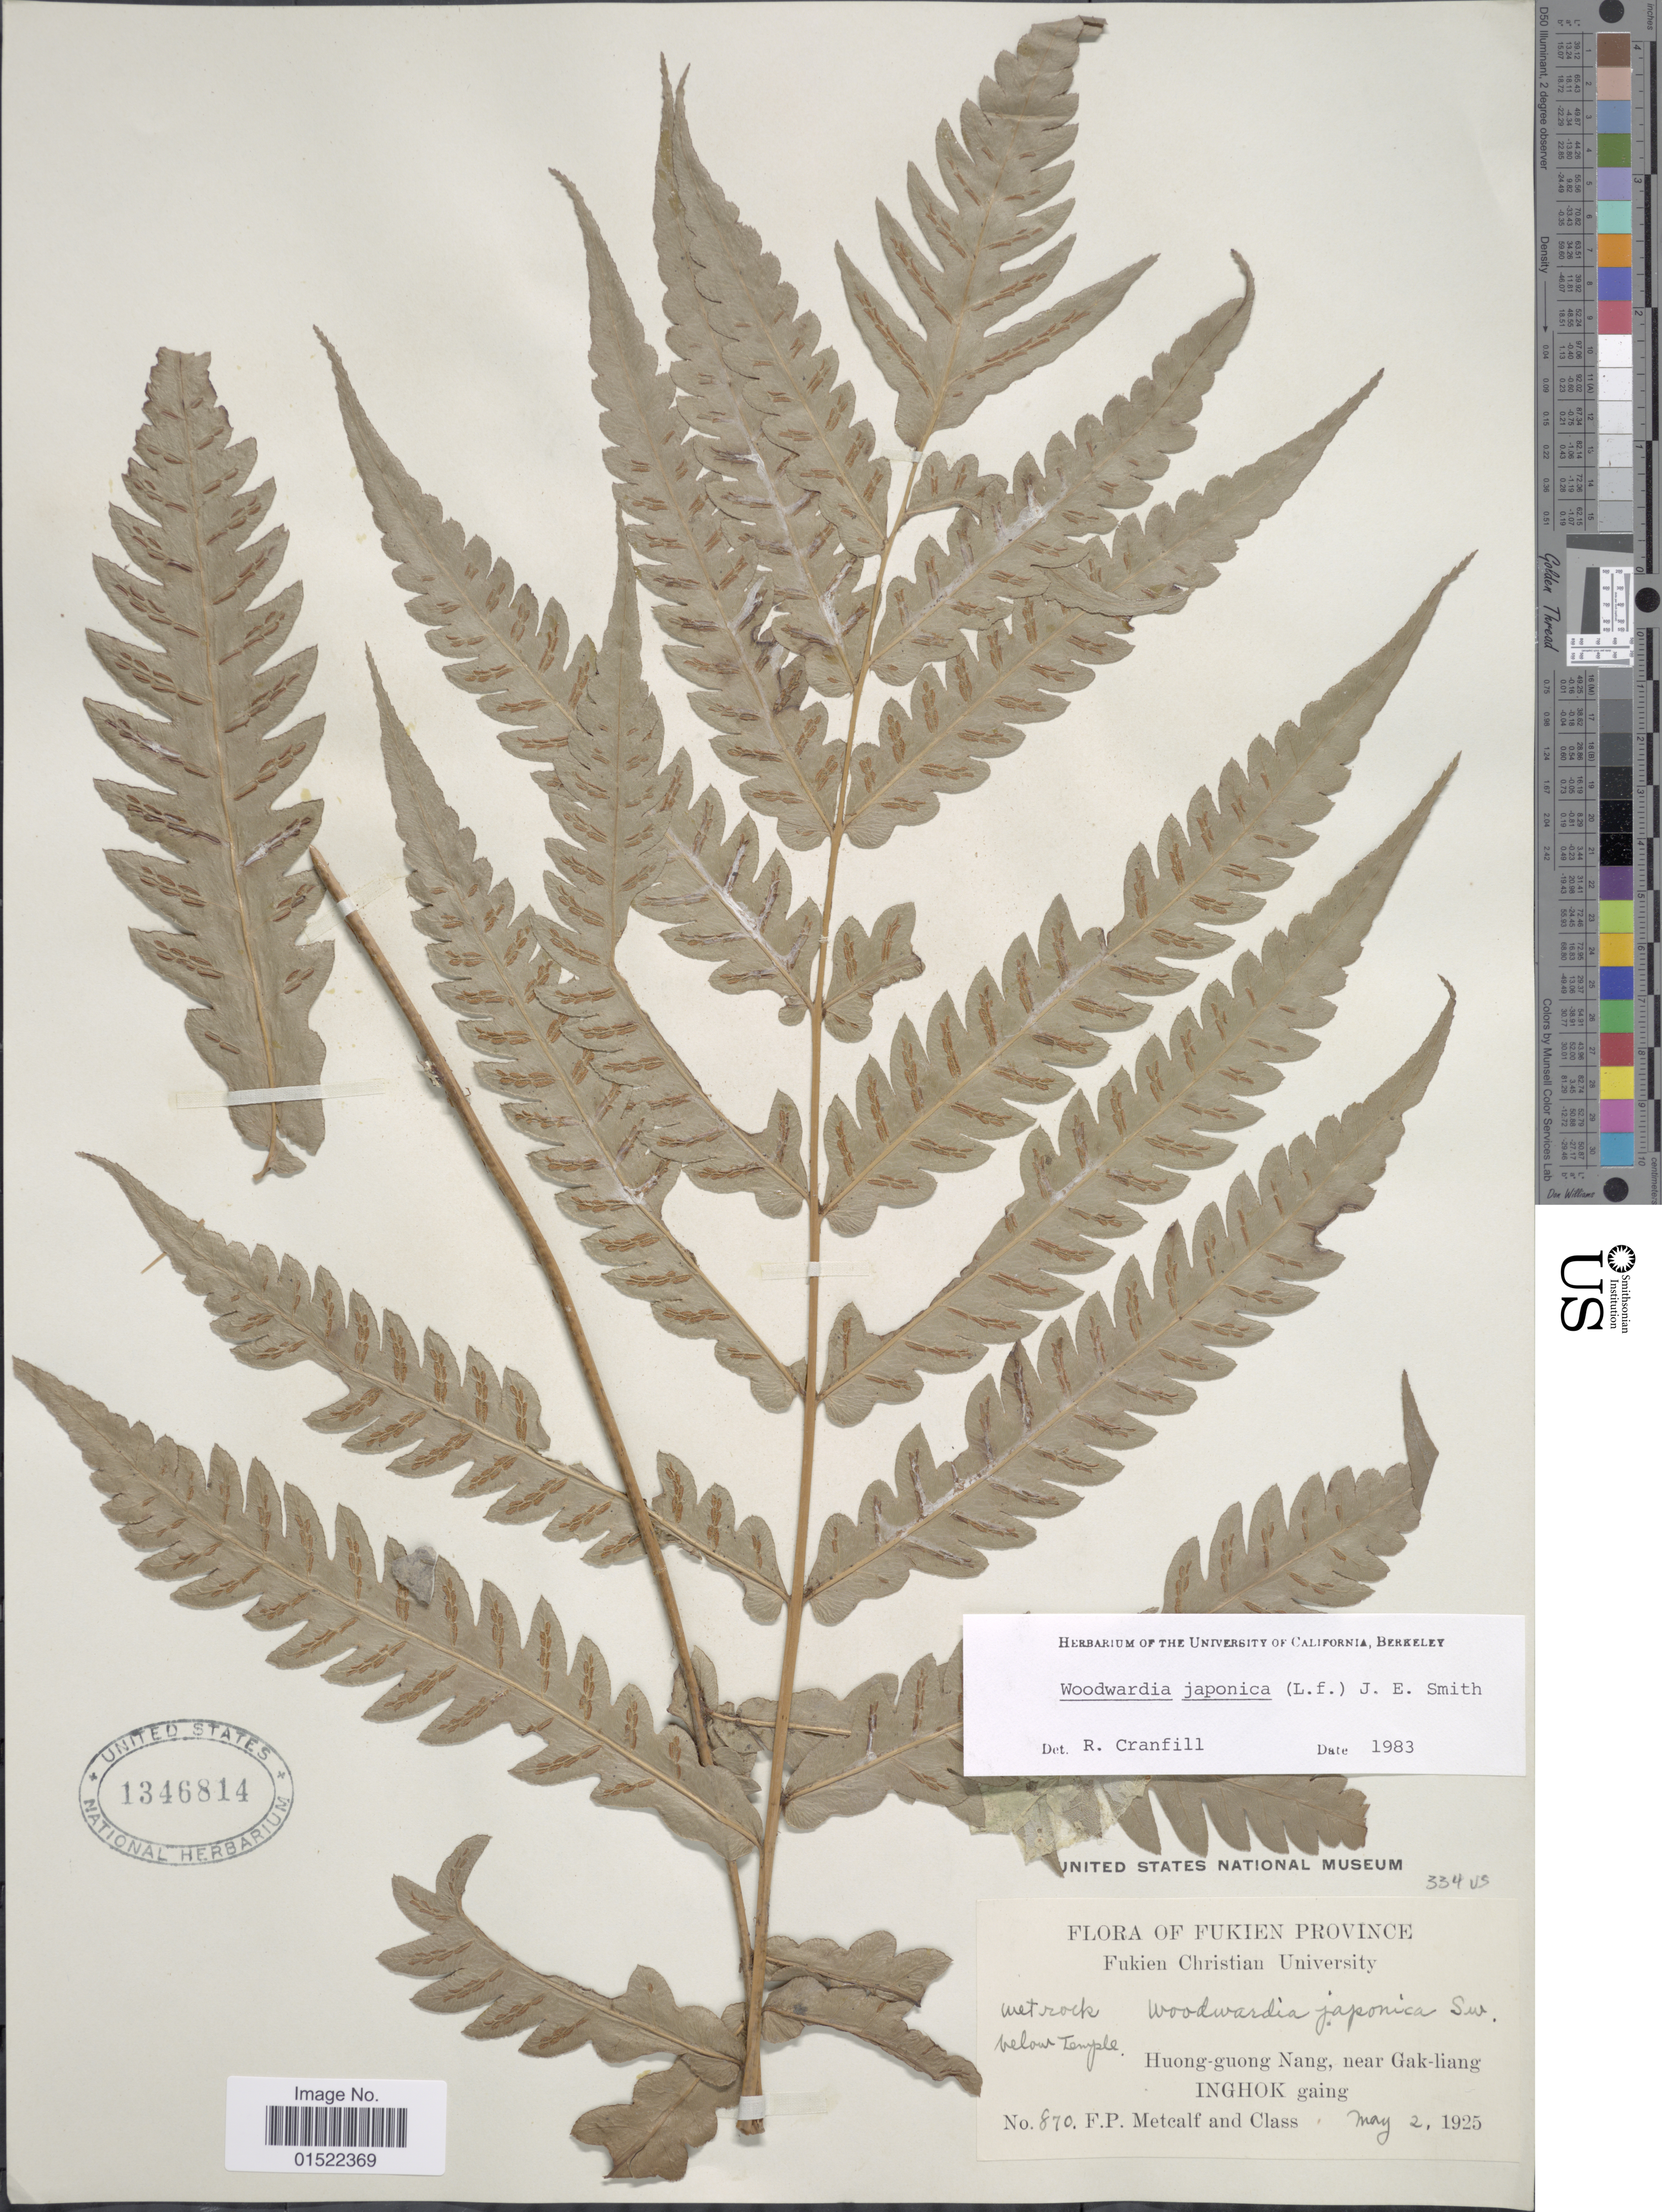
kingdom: Plantae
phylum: Tracheophyta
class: Polypodiopsida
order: Polypodiales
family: Blechnaceae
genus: Woodwardia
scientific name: Woodwardia japonica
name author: (L. f.) Sm.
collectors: F. Metcalf & Class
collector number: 870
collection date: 1925-05-02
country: China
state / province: Fujian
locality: Fukien Province, Huong-guong Nang, near Gak-liang, Inghok Gaing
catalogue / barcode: US 1346814